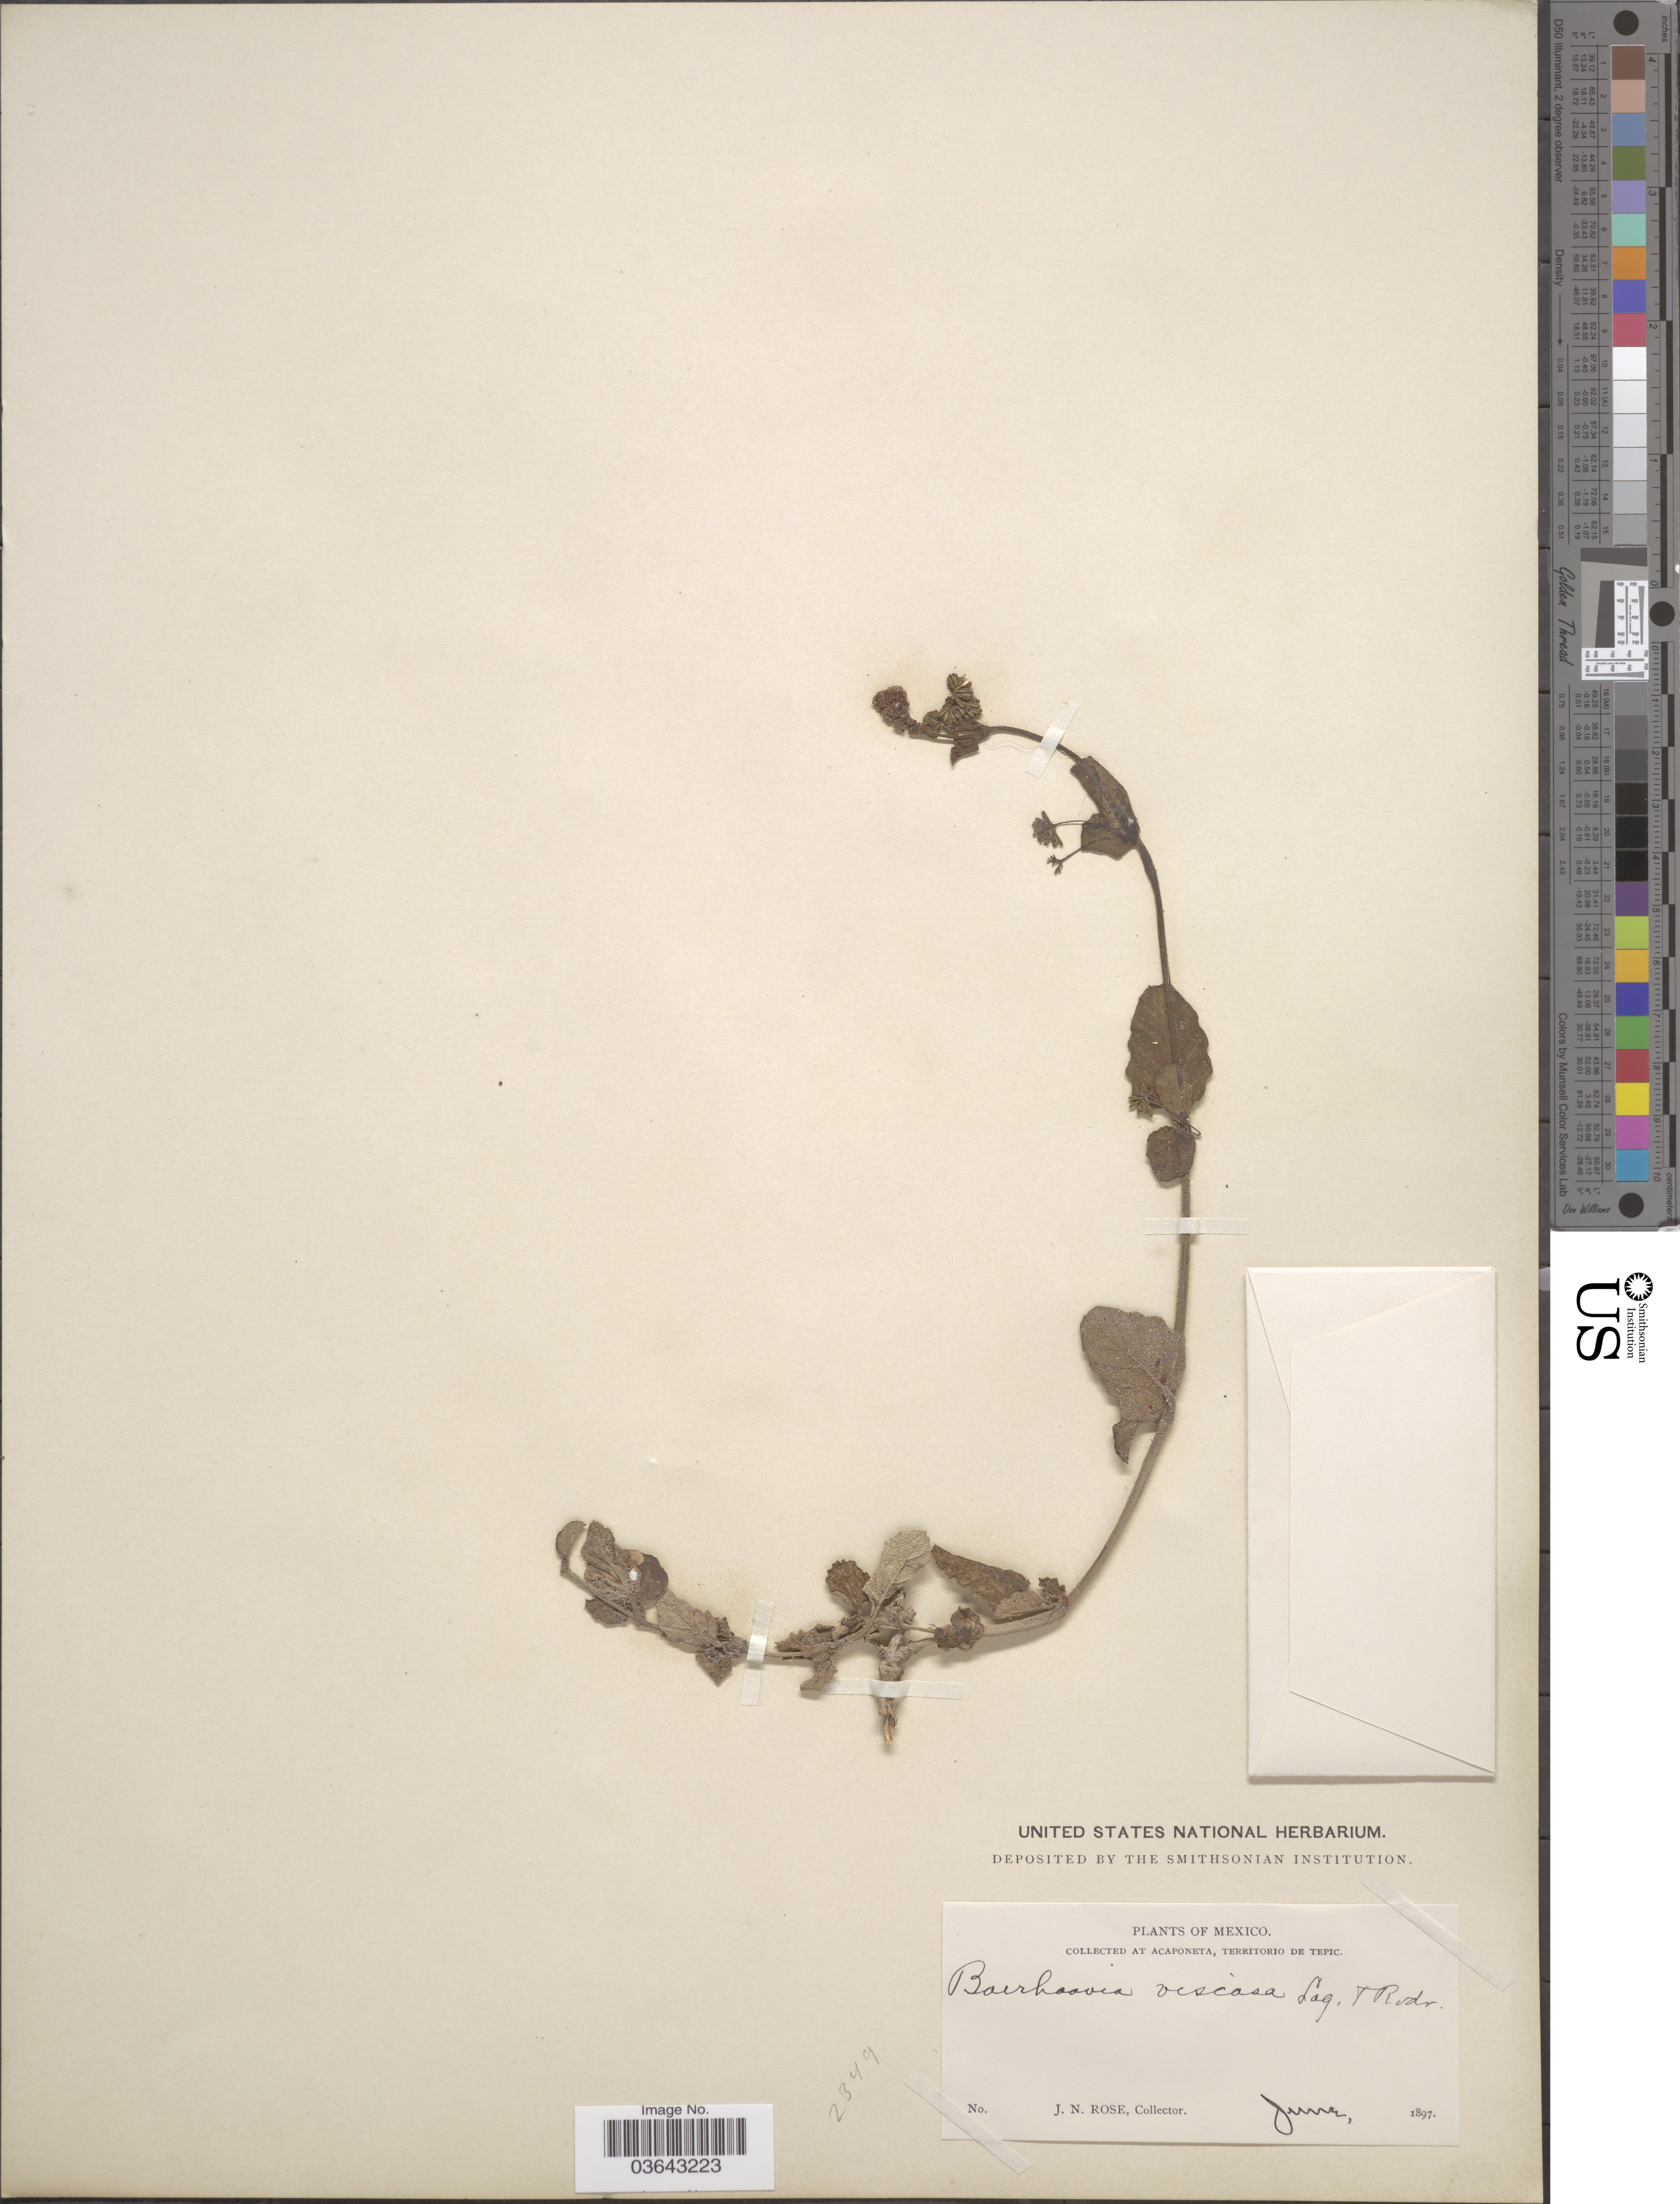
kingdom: Plantae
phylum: Tracheophyta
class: Magnoliopsida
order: Caryophyllales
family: Nyctaginaceae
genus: Boerhavia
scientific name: Boerhavia viscosa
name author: Lag. & Rodr.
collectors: J. N. Rose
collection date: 1897-06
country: Mexico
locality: Acaponeta, Territorio de Tepic.